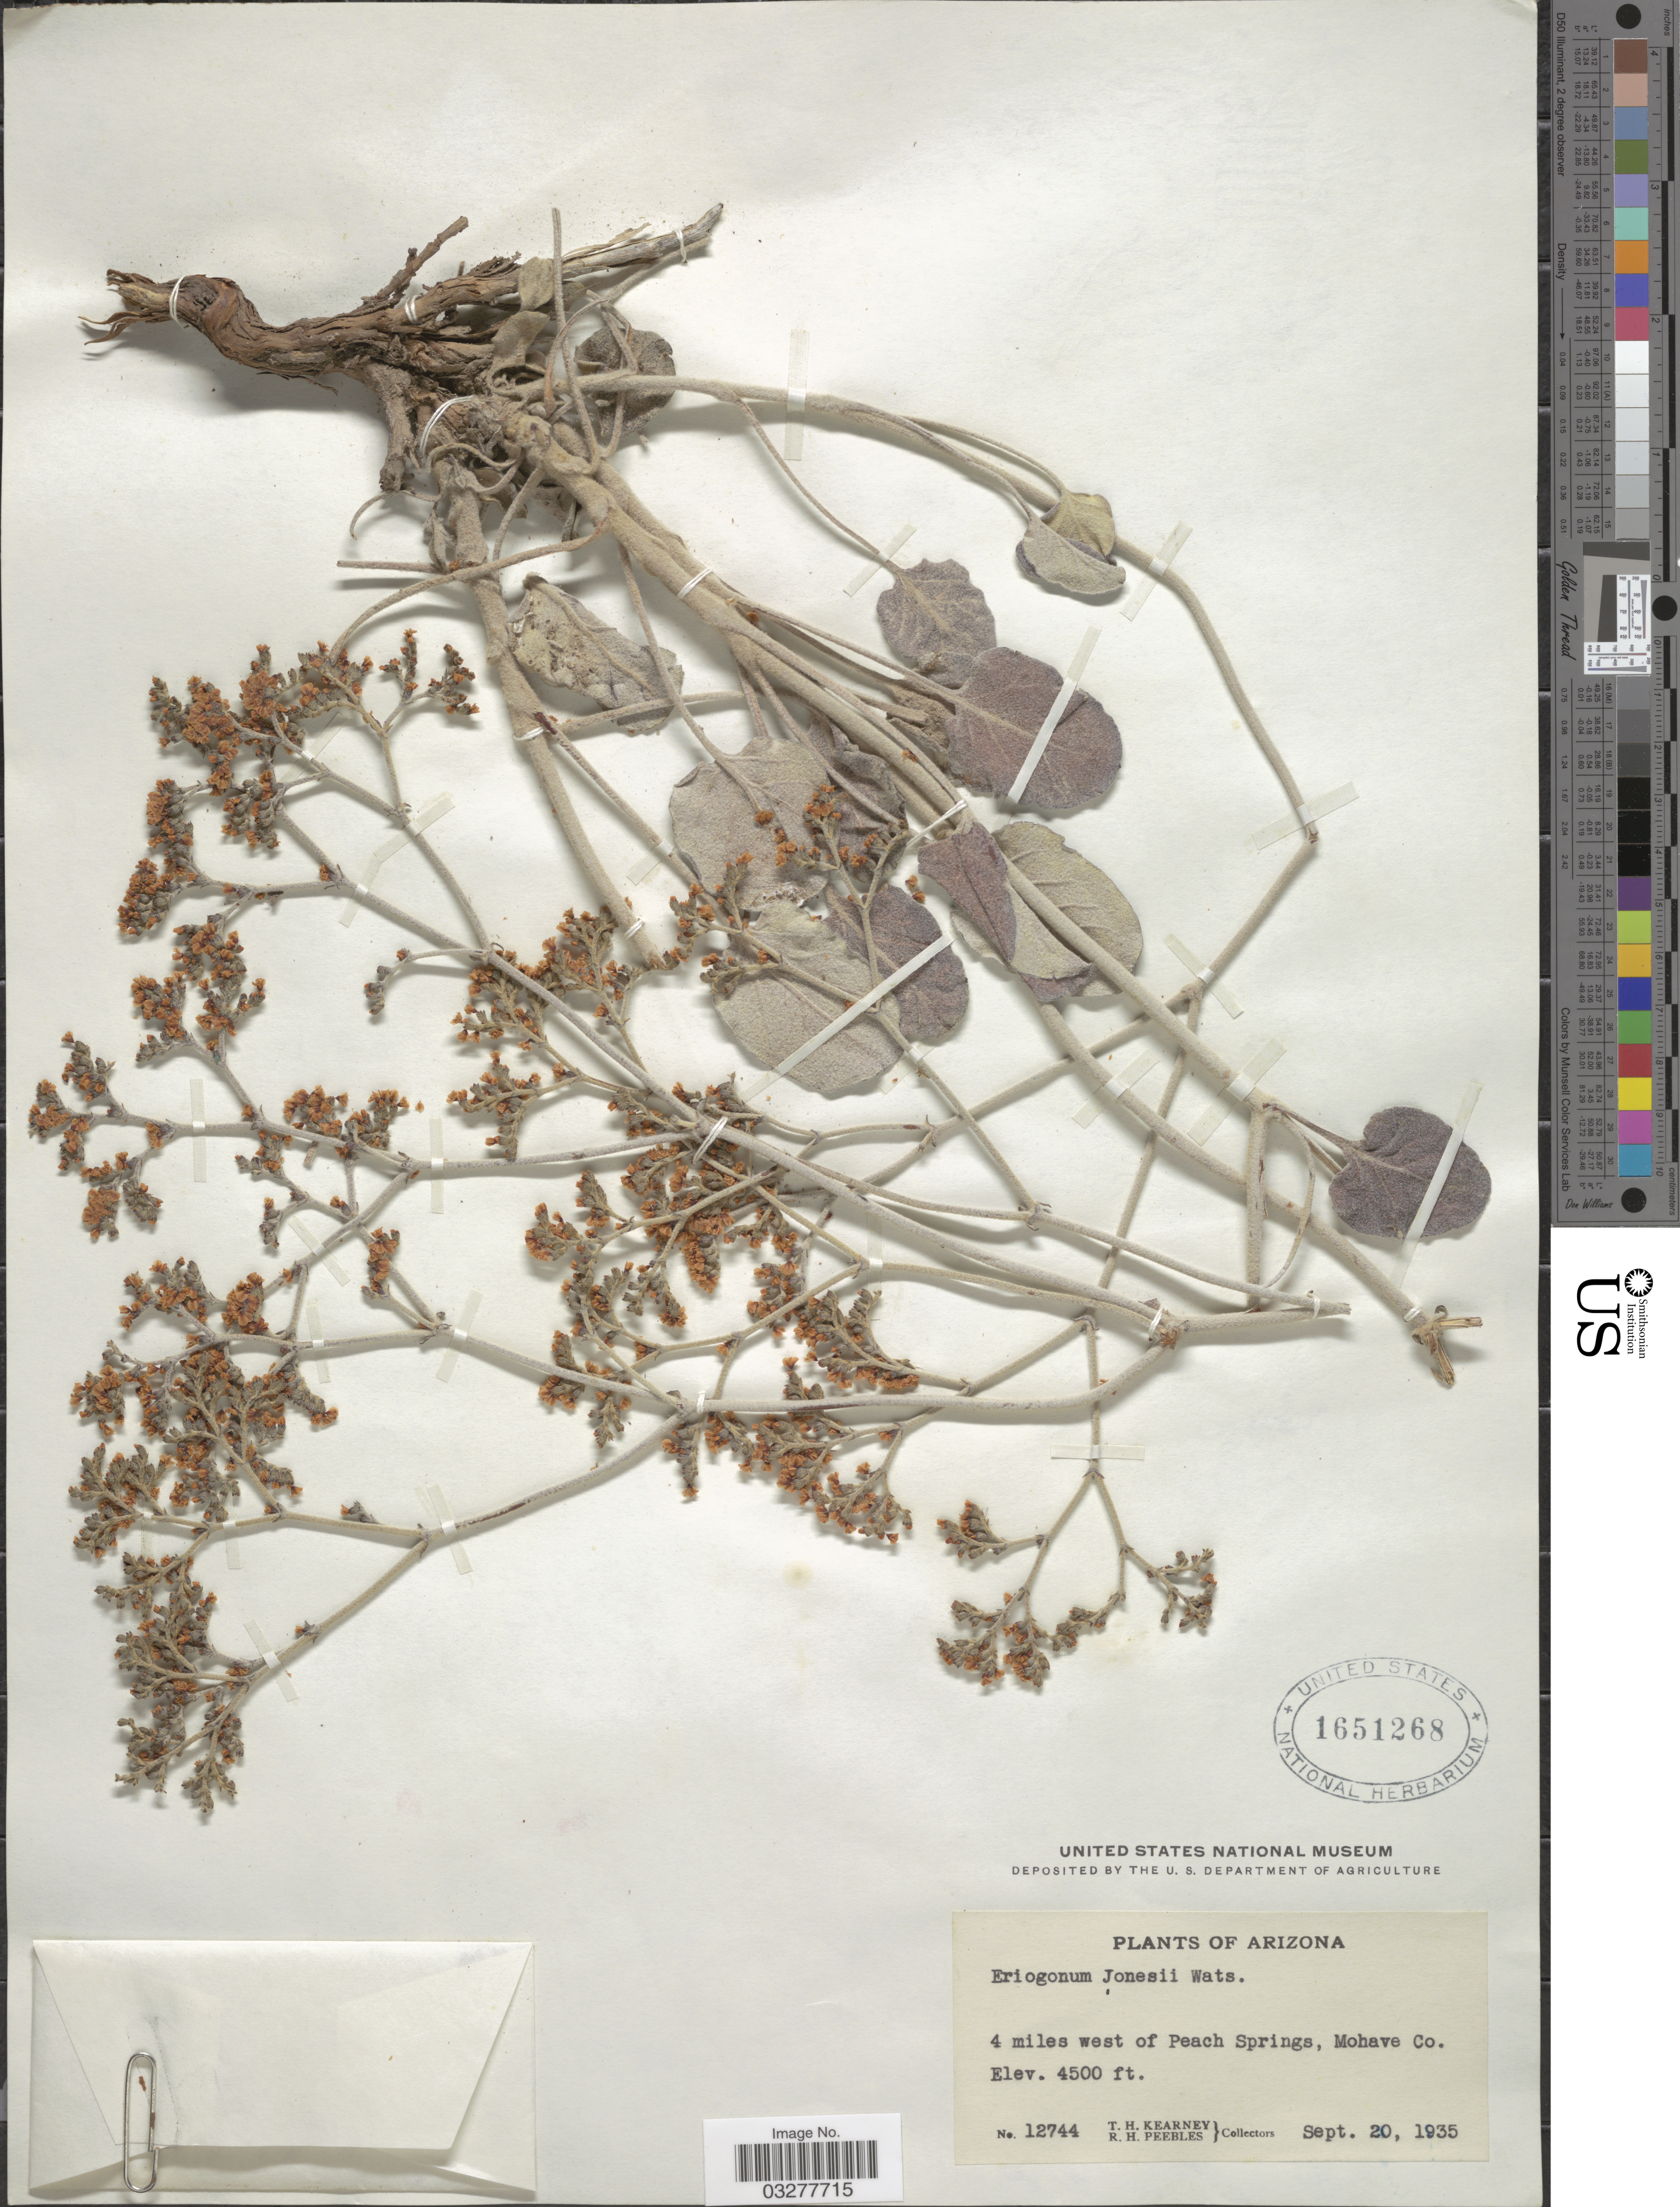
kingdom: Plantae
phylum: Tracheophyta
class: Magnoliopsida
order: Caryophyllales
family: Polygonaceae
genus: Eriogonum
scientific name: Eriogonum jonesii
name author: S. Watson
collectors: T. H. Kearney & R. H. Peebles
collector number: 12744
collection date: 1935-09-20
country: United States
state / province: Arizona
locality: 4 miles west of Peach Springs, Mohave Co.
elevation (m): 1372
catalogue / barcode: US 1651268